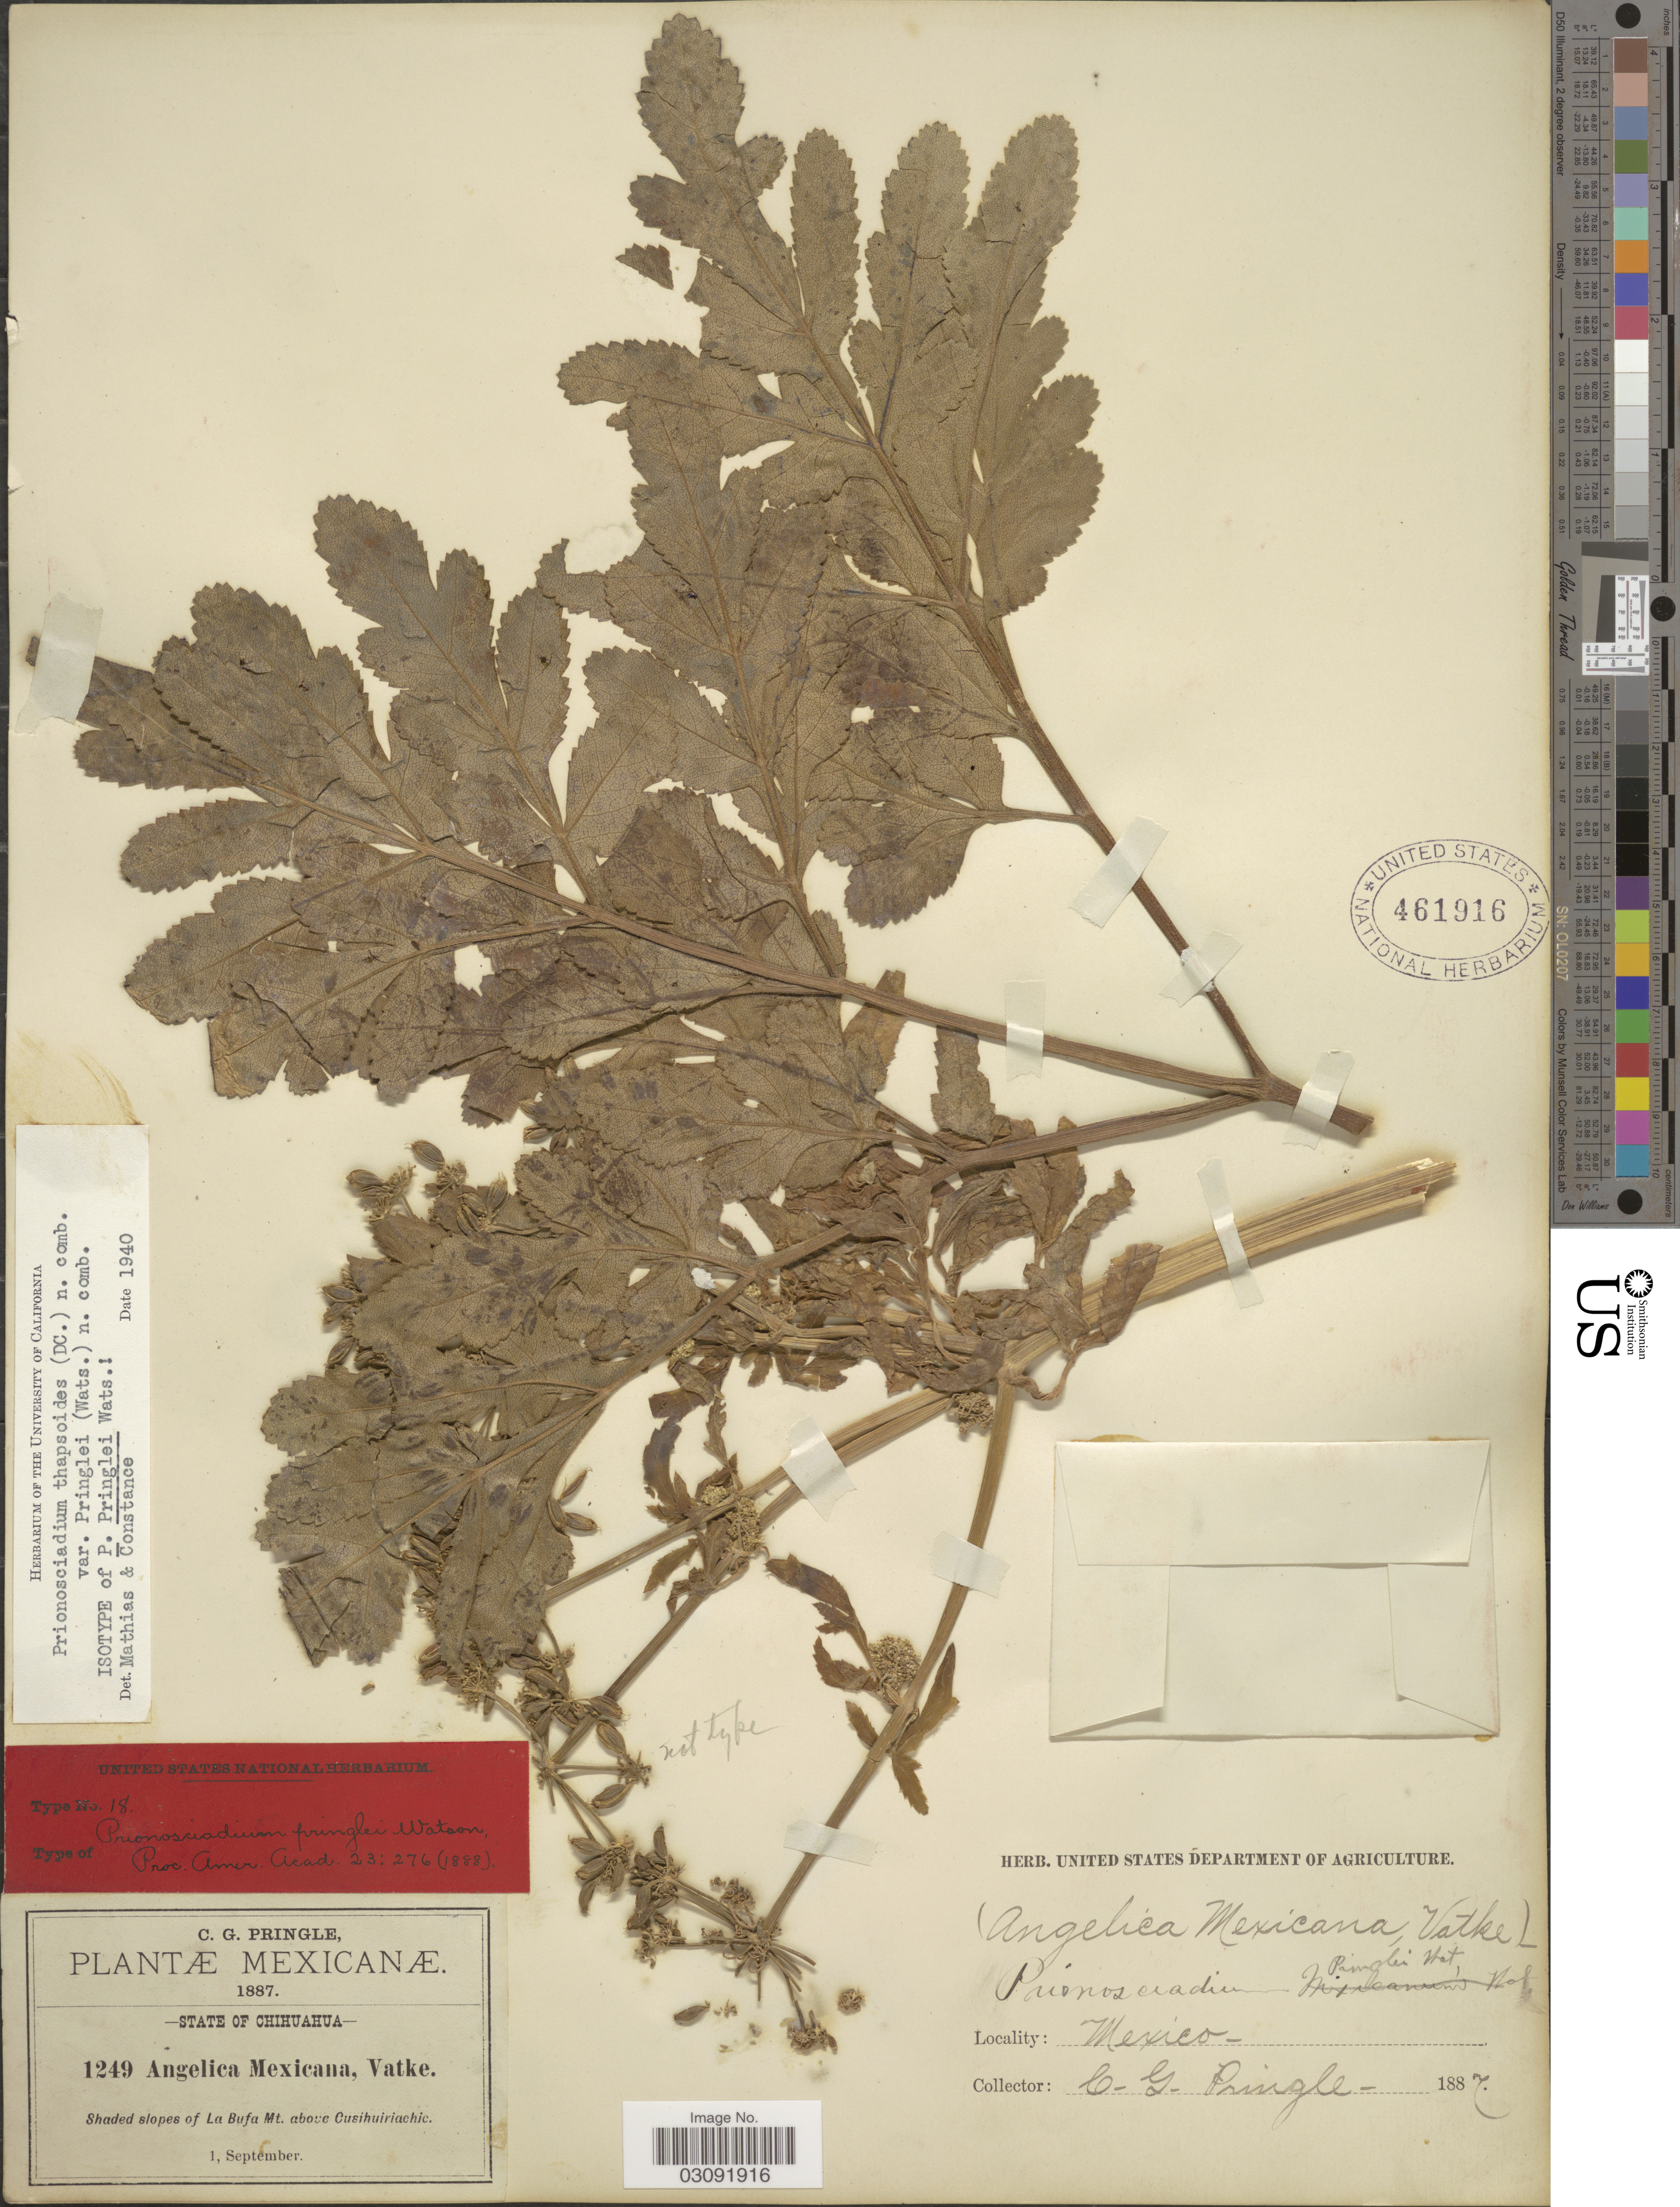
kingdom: Plantae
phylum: Tracheophyta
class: Magnoliopsida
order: Apiales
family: Apiaceae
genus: Prionosciadium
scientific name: Prionosciadium thapsoides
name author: (DC.)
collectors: C. G. Pringle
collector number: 1249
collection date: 1887-09-01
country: Mexico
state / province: Chihuahua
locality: Shaded slopes of La Bufa Mt. above Cusihuiriachic.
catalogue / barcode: US 461916